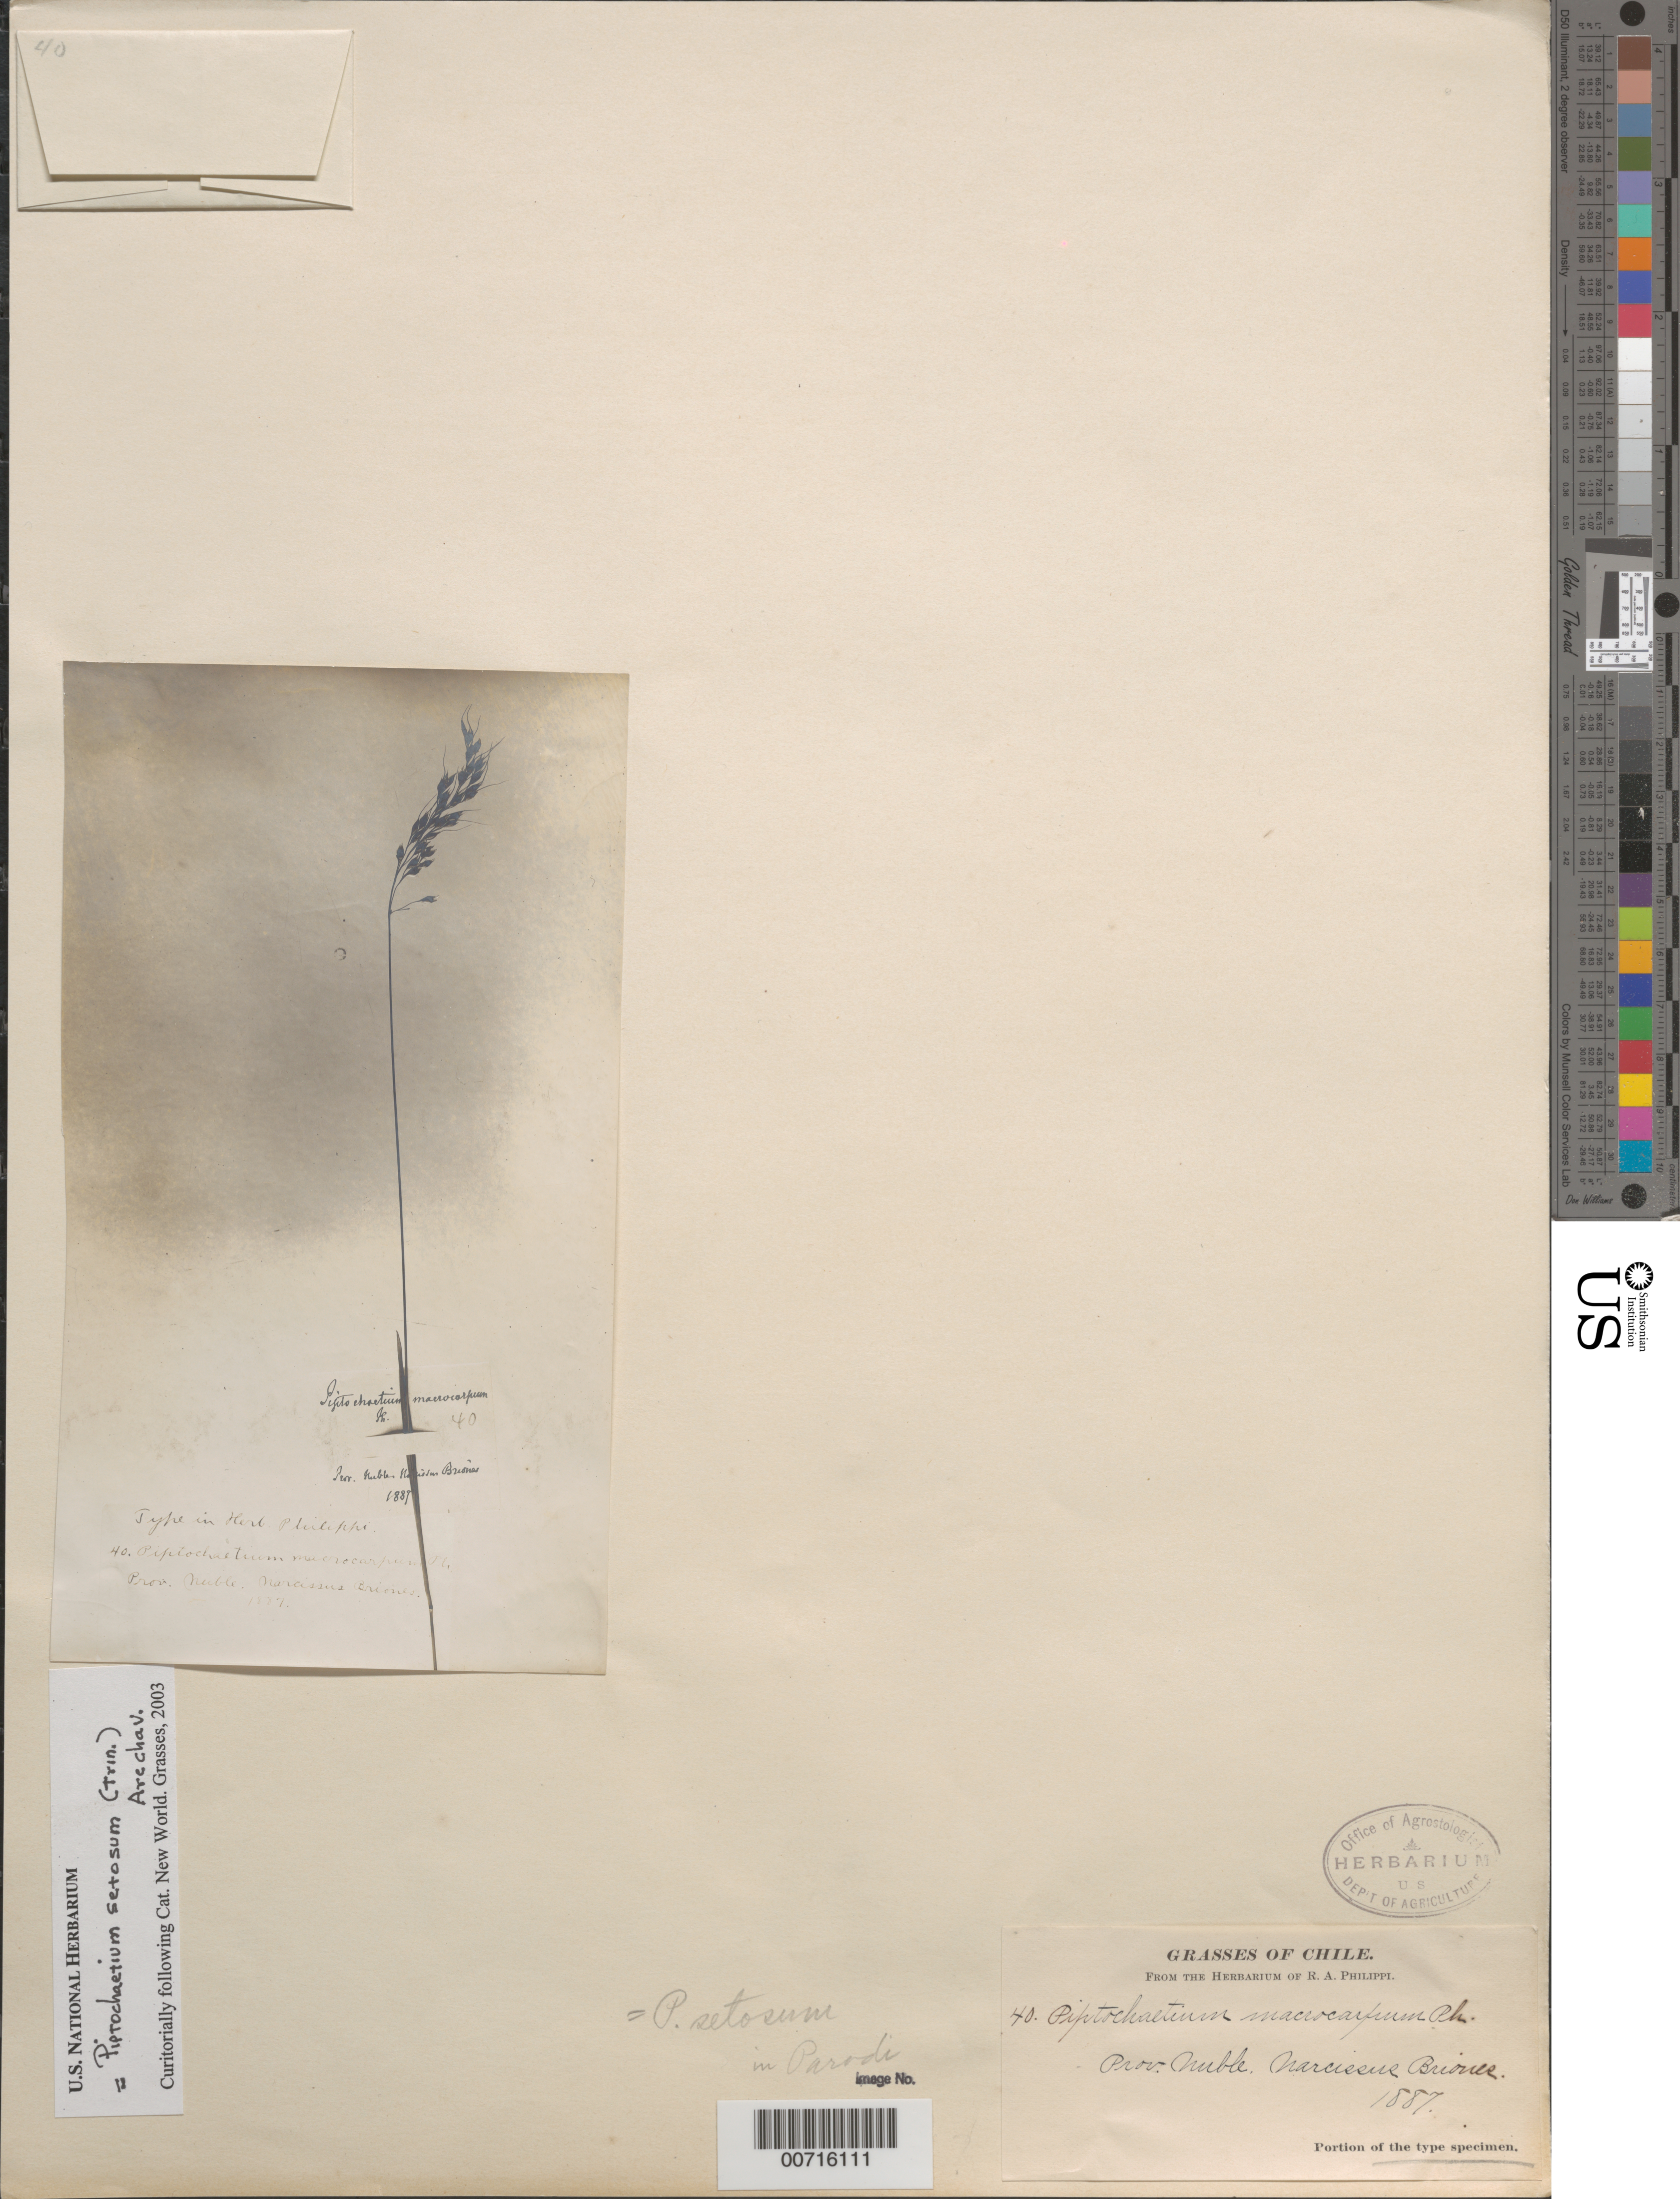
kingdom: Plantae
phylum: Tracheophyta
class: Liliopsida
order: Poales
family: Poaceae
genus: Piptochaetium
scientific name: Piptochaetium setosum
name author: (Trin.) Arechav.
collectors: ex. herb. R.A. Philippi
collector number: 40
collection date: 1887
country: Chile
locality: Prov. Nuble. Narcissus Buones.